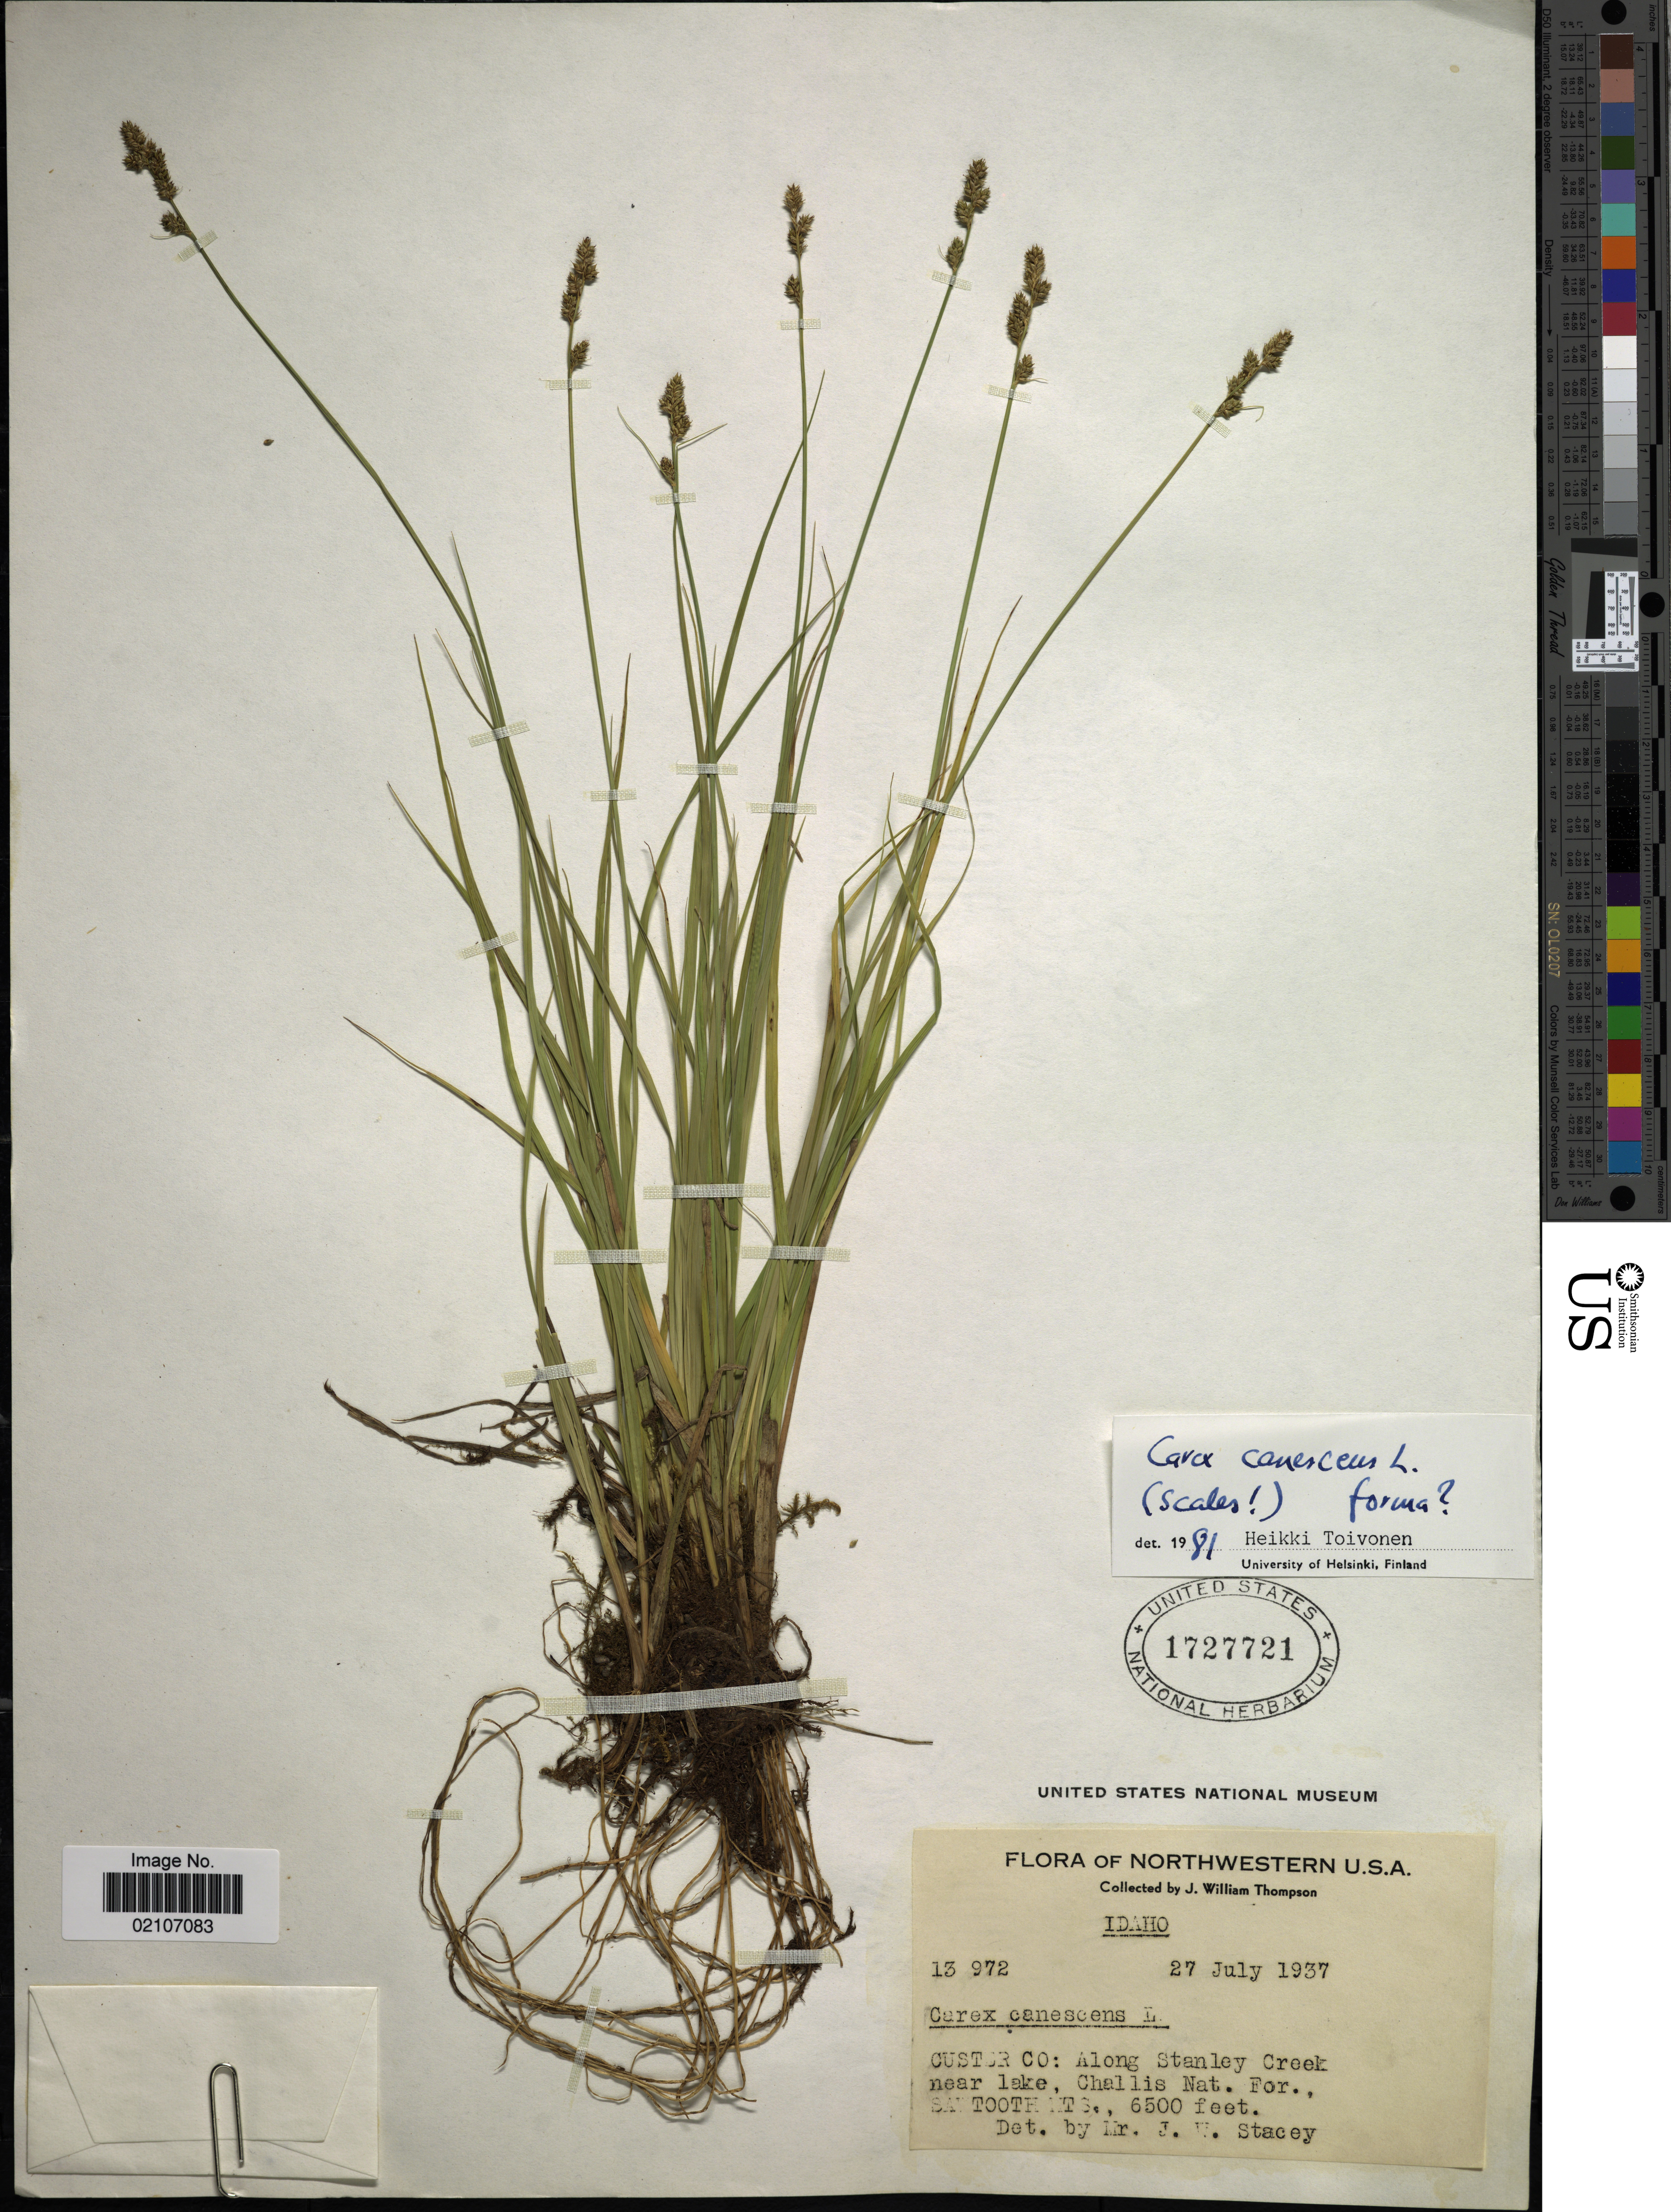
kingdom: Plantae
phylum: Tracheophyta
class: Liliopsida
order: Poales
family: Cyperaceae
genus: Carex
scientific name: Carex canescens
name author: L.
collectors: J. W. Thompson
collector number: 13972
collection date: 1937-07-27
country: United States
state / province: Idaho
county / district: Custer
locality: Along Stanley Creek near Lake, Challis Nat. For., Sawtooth Mts.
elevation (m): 1981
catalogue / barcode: US 1727721